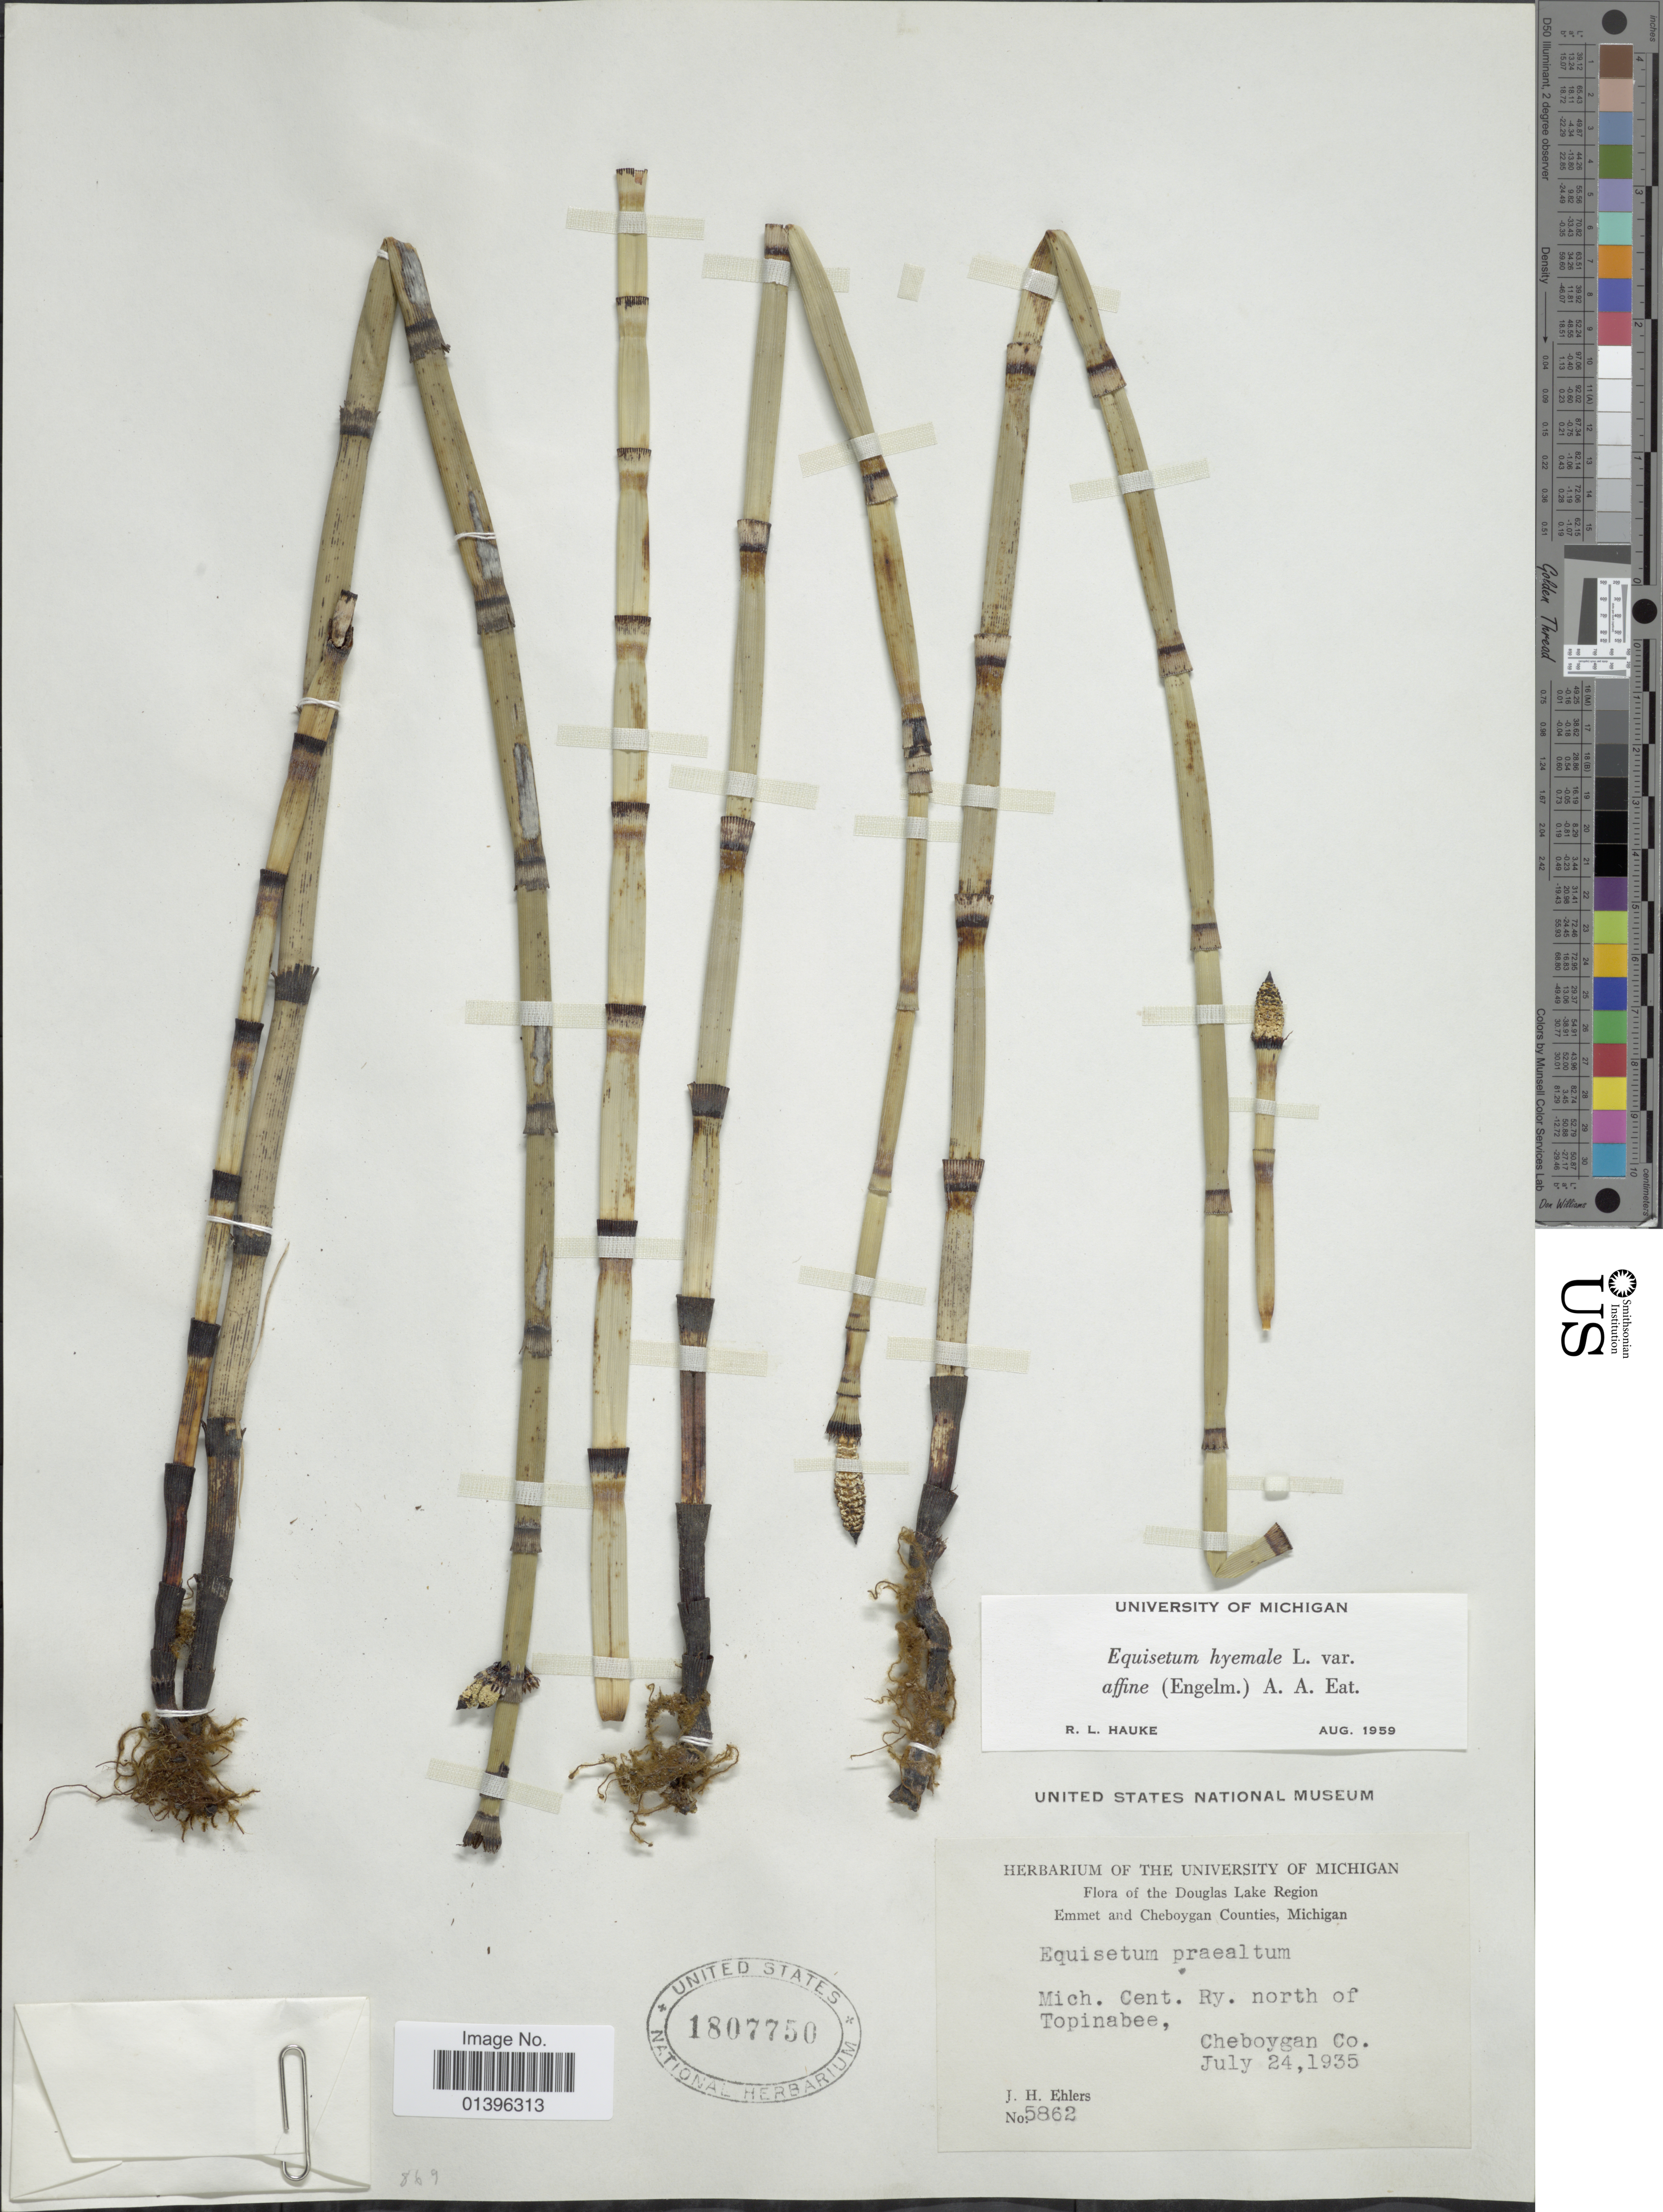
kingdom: Plantae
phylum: Tracheophyta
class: Polypodiopsida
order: Equisetales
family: Equisetaceae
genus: Equisetum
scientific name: Equisetum hyemale var. affine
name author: (Engelm.) A.A. Eaton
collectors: J. H. Ehlers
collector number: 5862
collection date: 1935-07-24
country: United States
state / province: Michigan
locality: Flora of the Douglas Lake Region. Emmet and Cheboygan Counties. Mich. Cent. Ry. north of Topinabee, Cheboygan Co.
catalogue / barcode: US 1807750